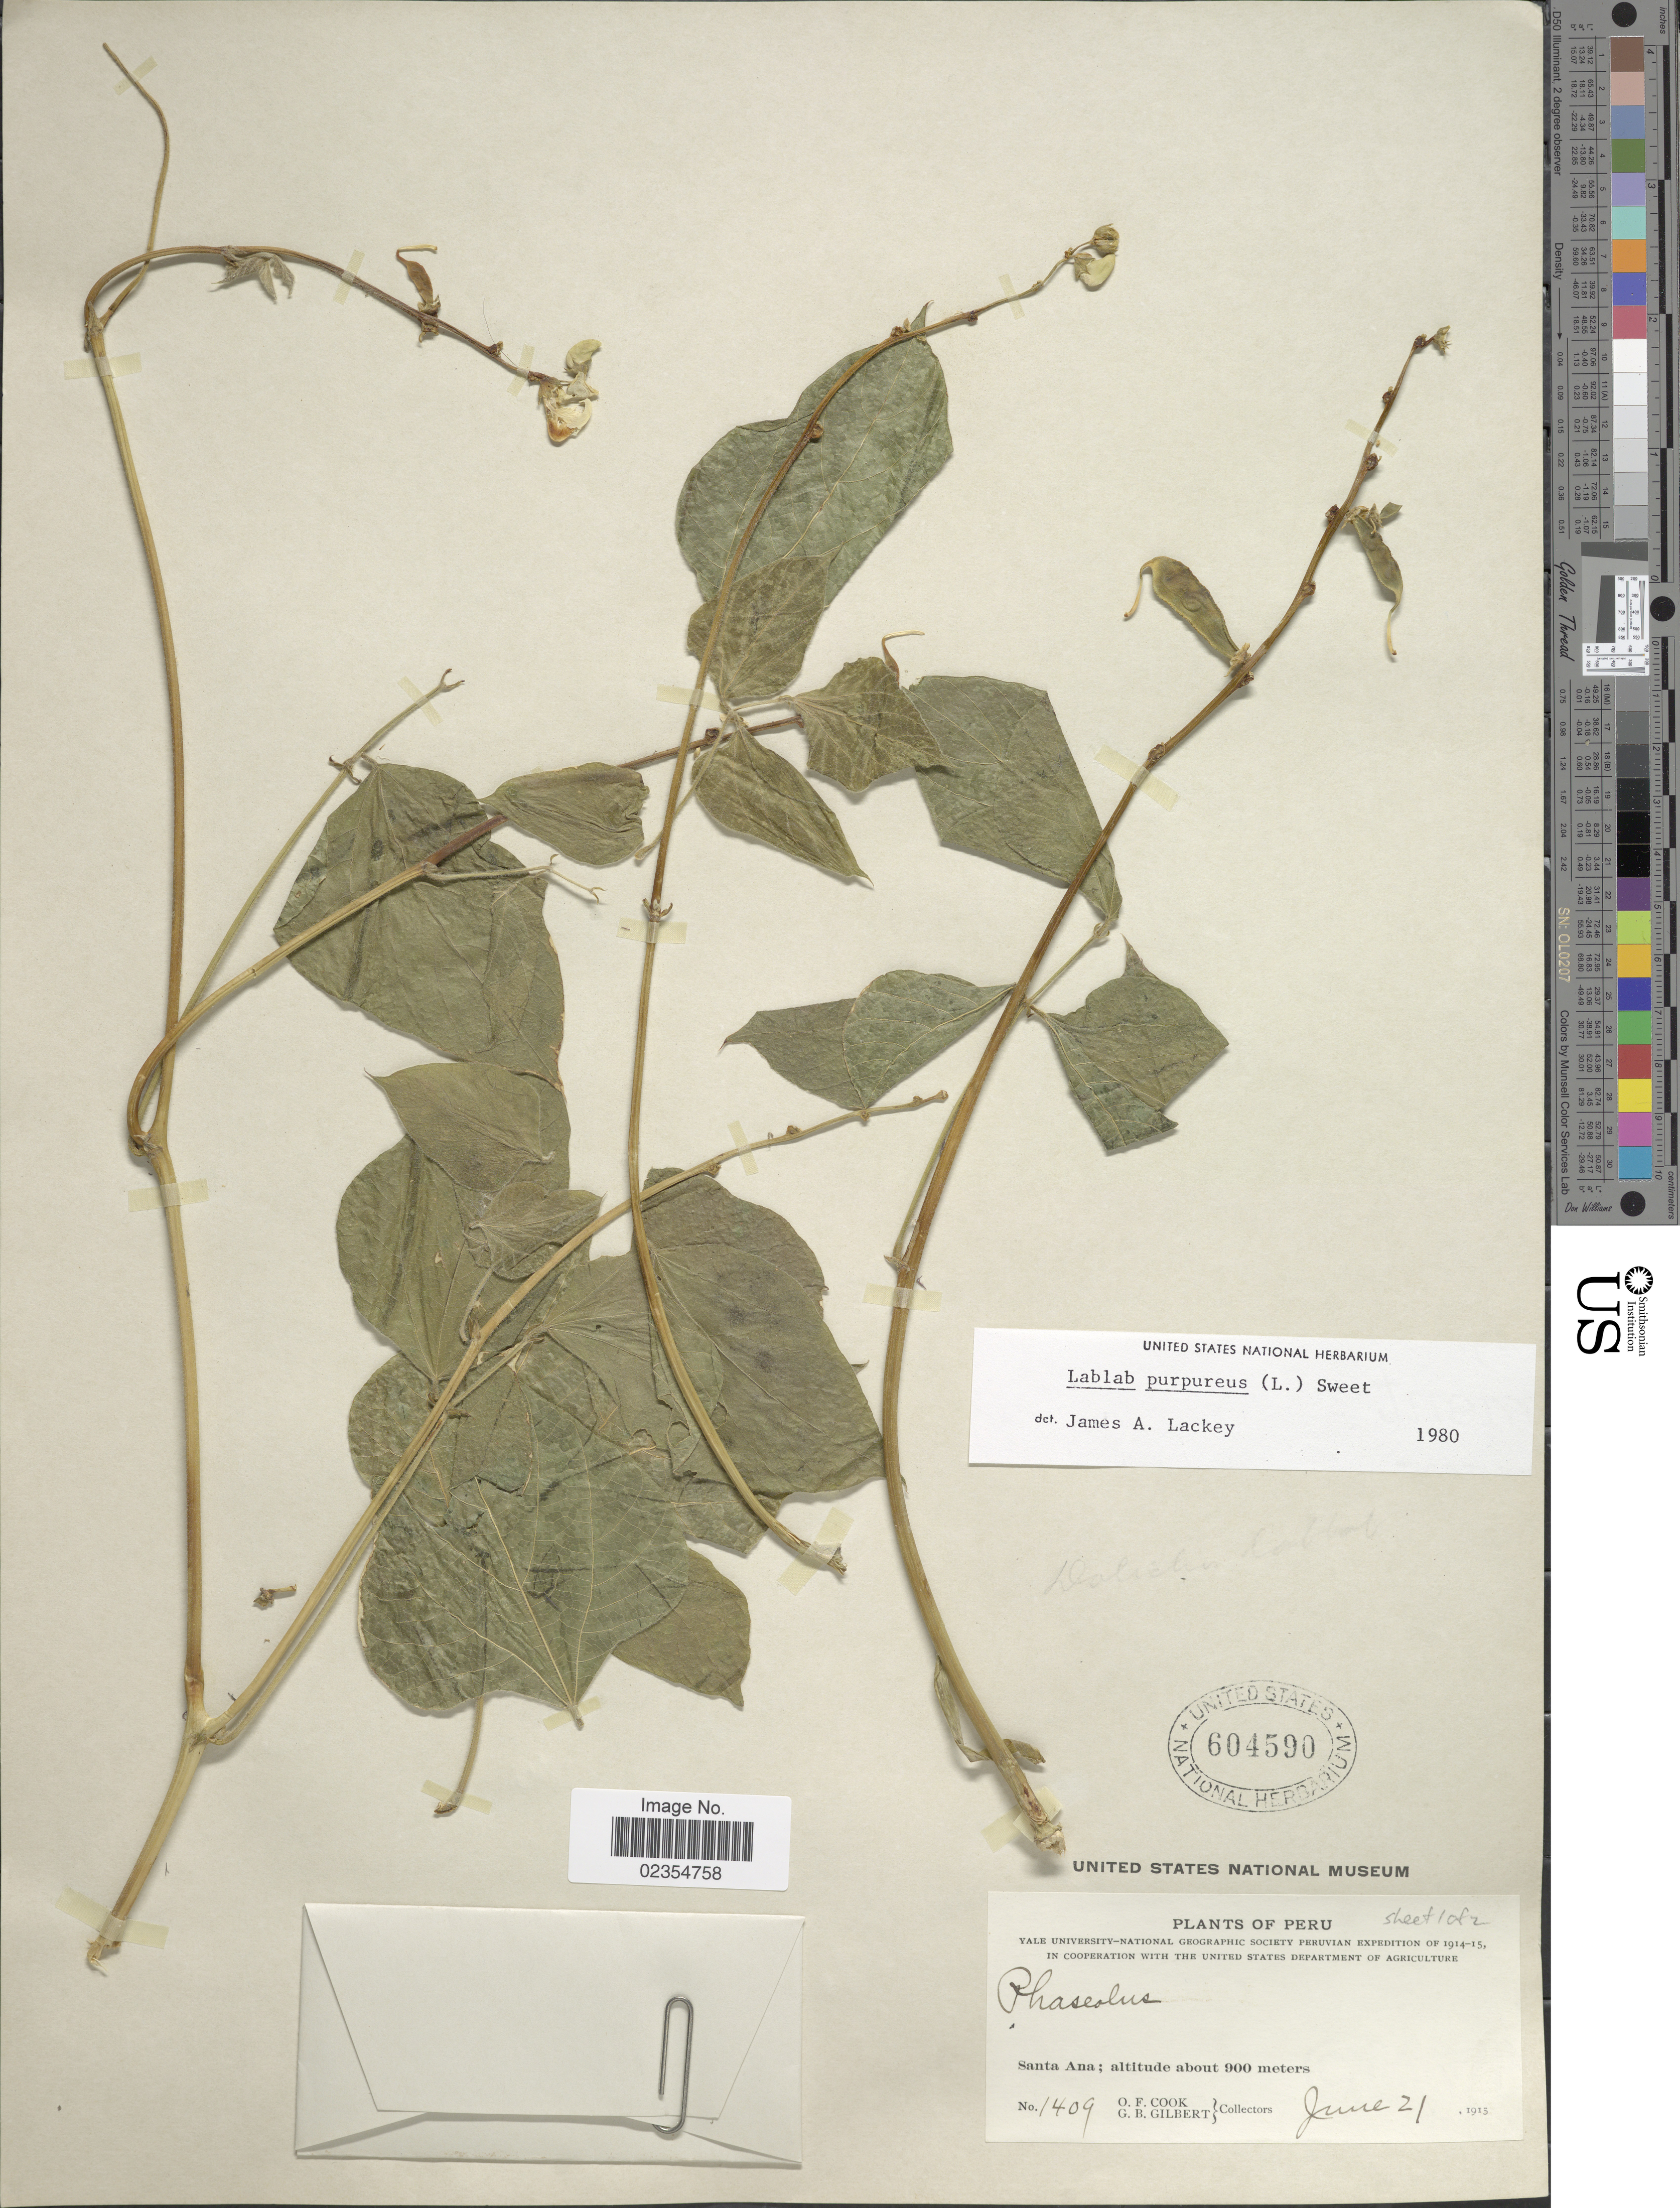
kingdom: Plantae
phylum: Tracheophyta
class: Magnoliopsida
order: Fabales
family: Fabaceae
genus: Lablab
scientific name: Lablab purpureus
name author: (L.) Sweet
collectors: O. F. Cook & G. B. Gilbert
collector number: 1409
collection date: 1915-06-21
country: Peru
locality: Santa Ana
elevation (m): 900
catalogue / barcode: US 604590